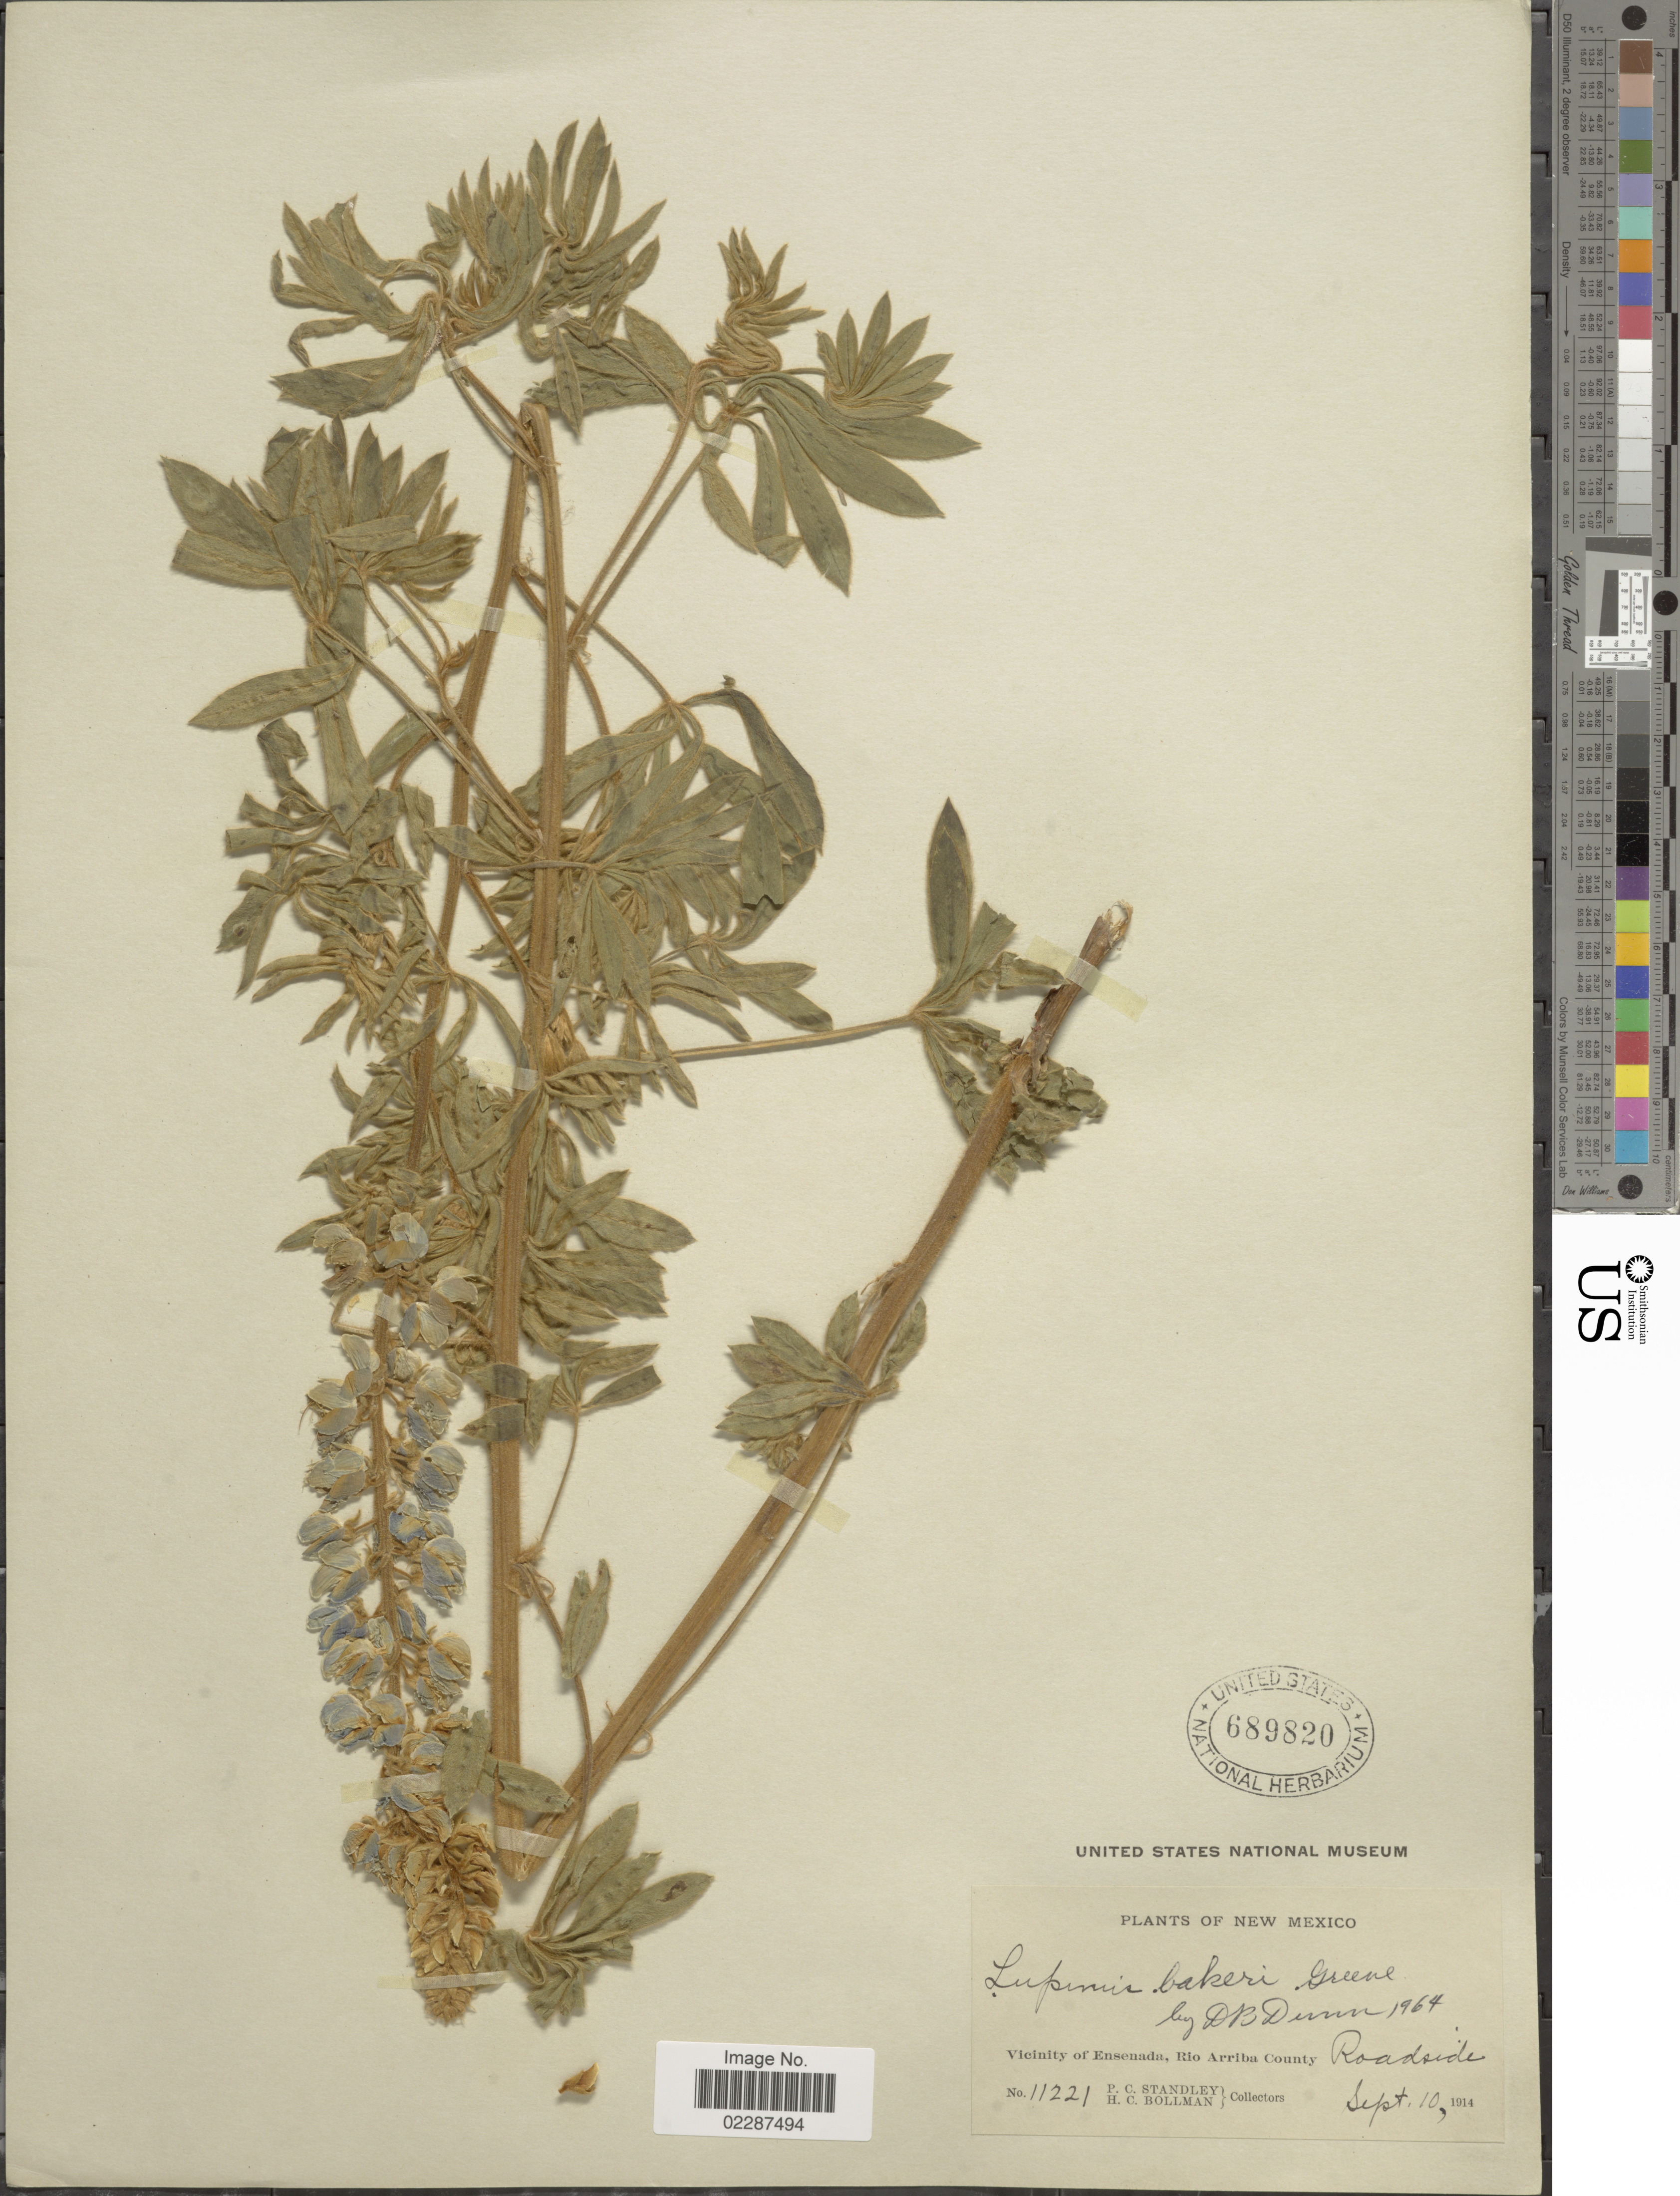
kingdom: Plantae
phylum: Tracheophyta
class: Magnoliopsida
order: Fabales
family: Fabaceae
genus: Lupinus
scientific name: Lupinus sericeus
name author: Pursh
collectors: P. C. Standley & H. C. Bollman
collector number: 11221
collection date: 1914-09-10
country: United States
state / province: New Mexico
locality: Vicinity of Ensenada, Rio Arriba County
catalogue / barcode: US 689820